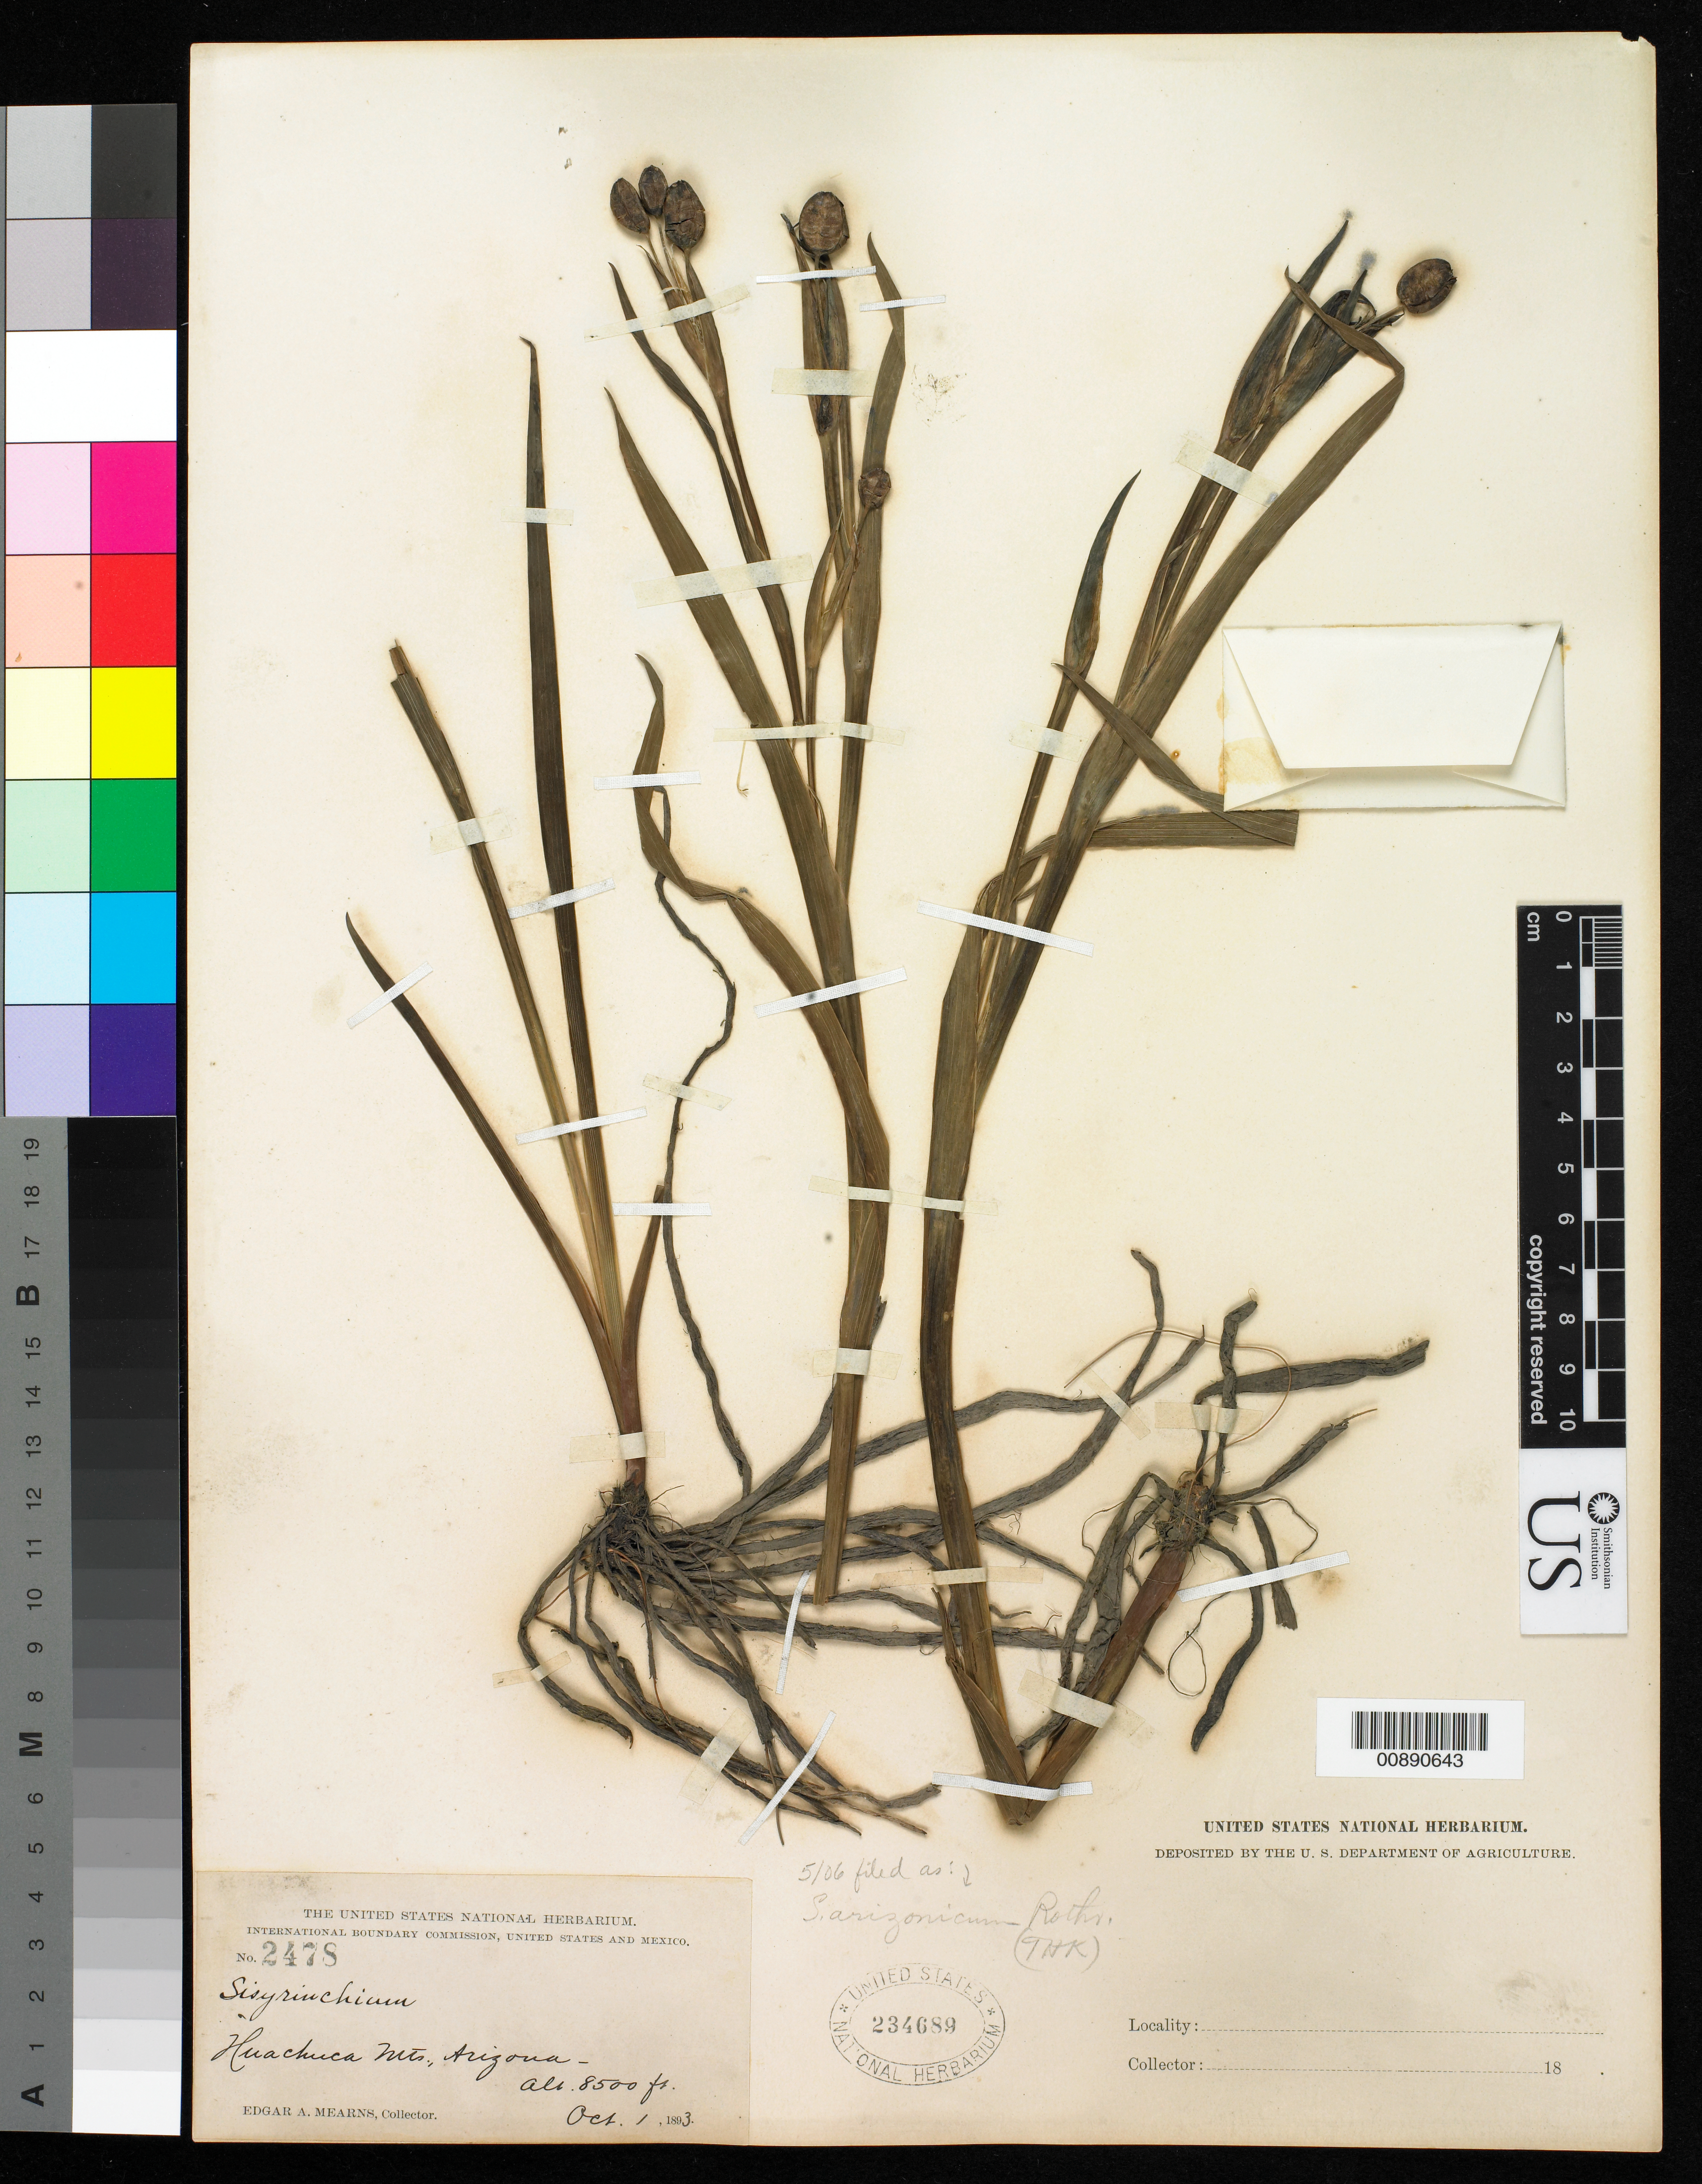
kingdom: Plantae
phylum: Tracheophyta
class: Liliopsida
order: Asparagales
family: Iridaceae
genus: Sisyrinchium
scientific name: Sisyrinchium arizonicum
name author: Rothr.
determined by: Kearney, T. H.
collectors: E. A. Mearns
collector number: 2478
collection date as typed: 01 Oct 1893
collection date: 1893-10-01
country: United States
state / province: Arizona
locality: Huachuca Mts.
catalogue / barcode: US 234689